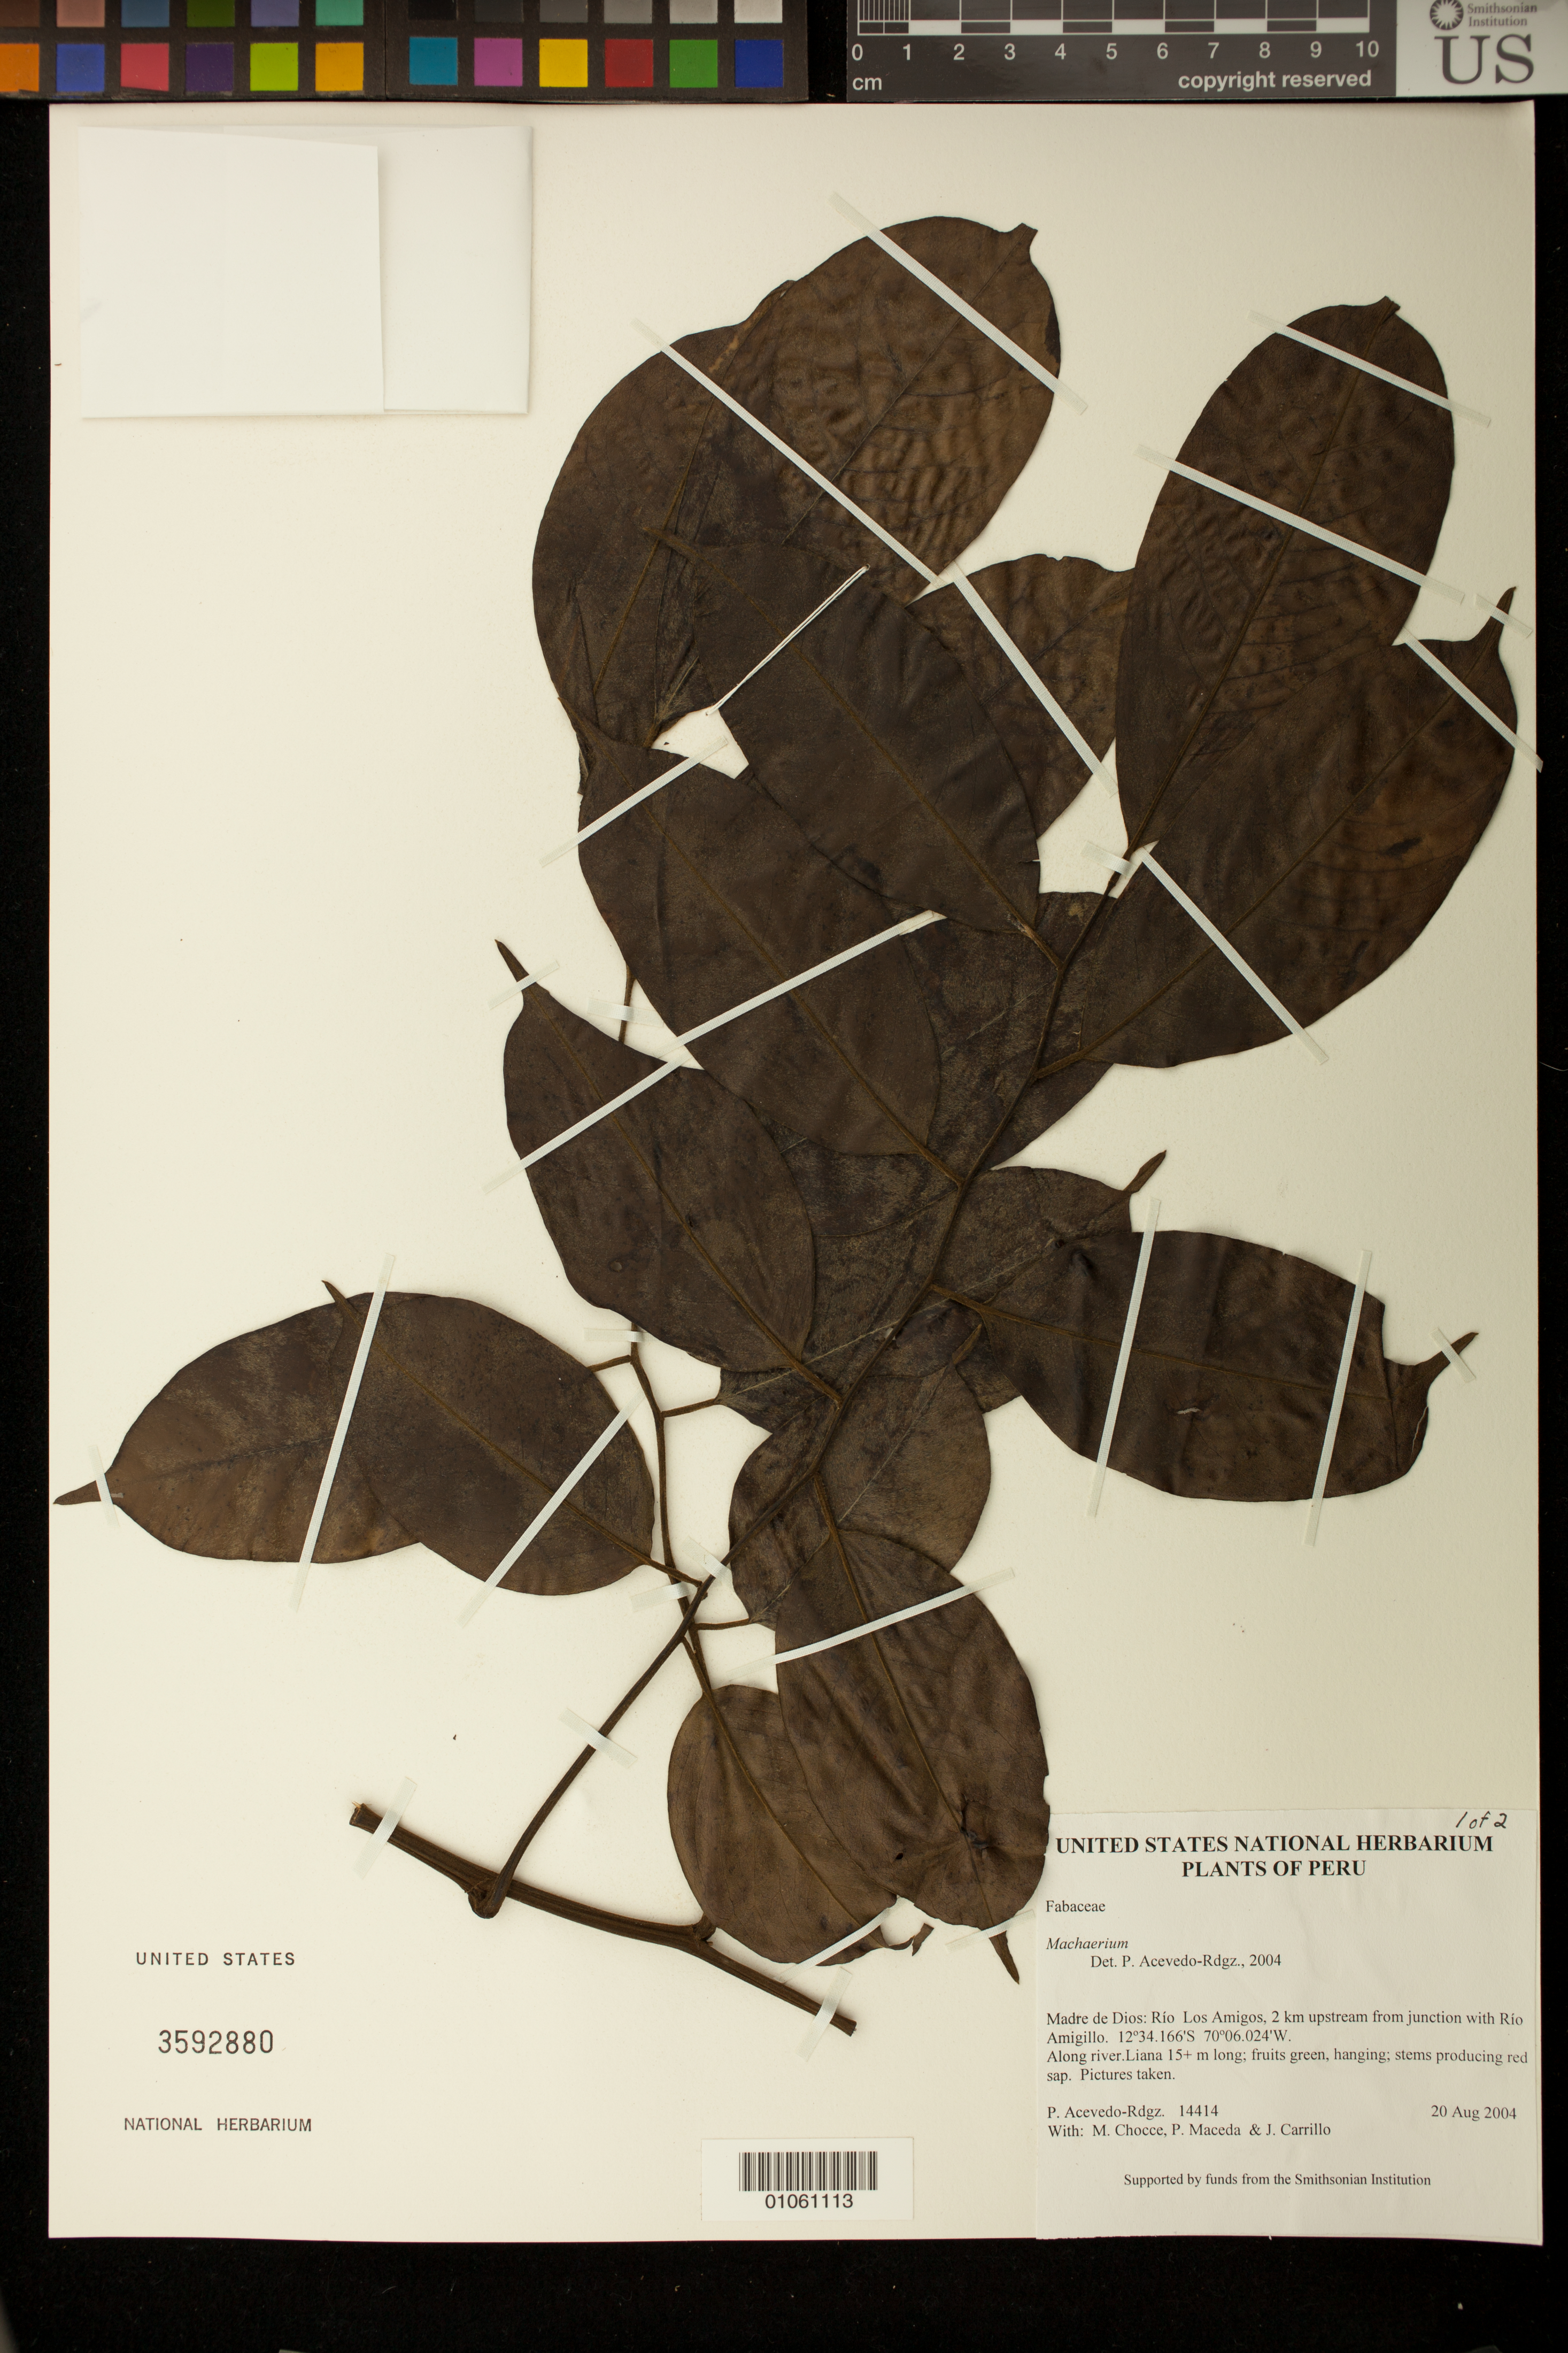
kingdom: Plantae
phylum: Tracheophyta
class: Magnoliopsida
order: Fabales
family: Fabaceae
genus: Machaerium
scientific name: Machaerium huanucoense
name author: Rudd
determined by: Acevedo-Rodríguez, P., (BOT), Smithsonian Institution - National Museum of Natural History (UNITED STATES)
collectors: P. Acevedo-Rodr., M. Chocce, P. Maceda & J. Carrillo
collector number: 14414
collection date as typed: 20 Aug 2004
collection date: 2004-08-20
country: Peru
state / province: Madre de Dios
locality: Madre de Dios: Río Los Amigos, 2 km upstream from junction with Río Amigillo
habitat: Along river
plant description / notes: NY, US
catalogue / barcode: US 3592880